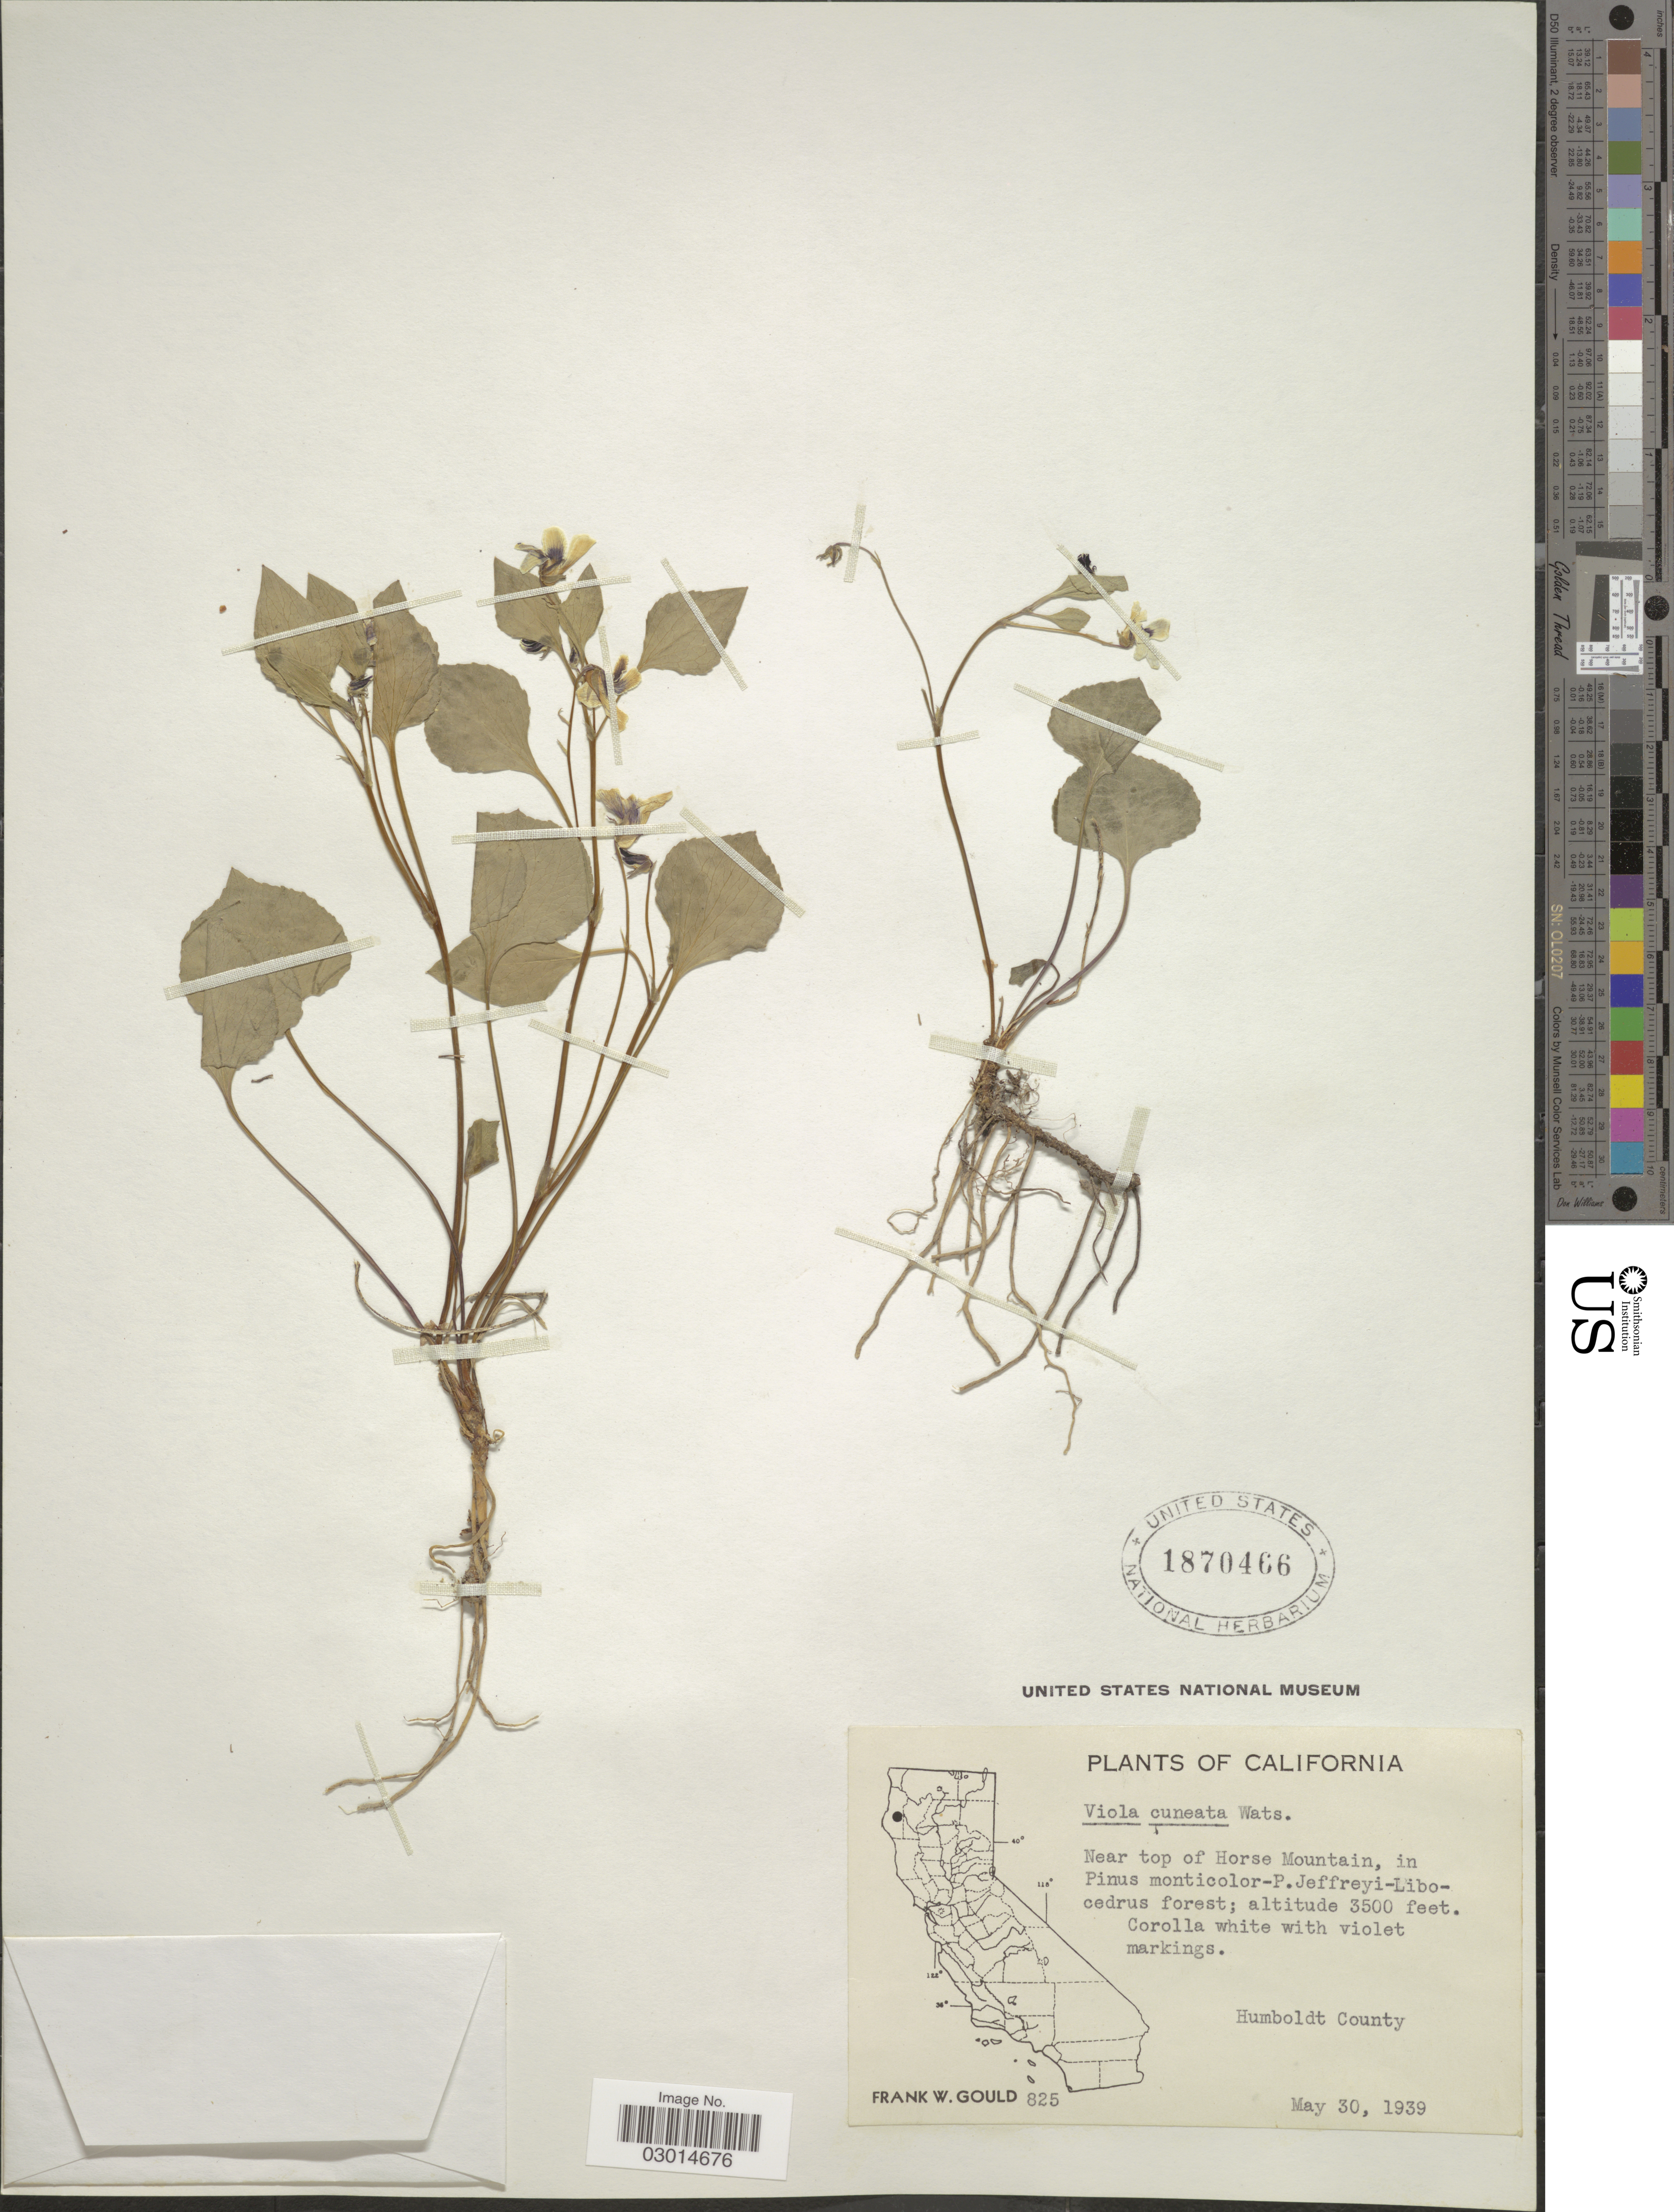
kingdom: Plantae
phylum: Tracheophyta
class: Magnoliopsida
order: Malpighiales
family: Violaceae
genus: Viola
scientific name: Viola cuneata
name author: S. Watson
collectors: F. W. Gould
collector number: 825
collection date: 1939-05-30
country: United States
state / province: California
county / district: Humboldt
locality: Near top of Horse Mountain. Humboldt County.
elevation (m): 1067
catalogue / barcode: US 1870466